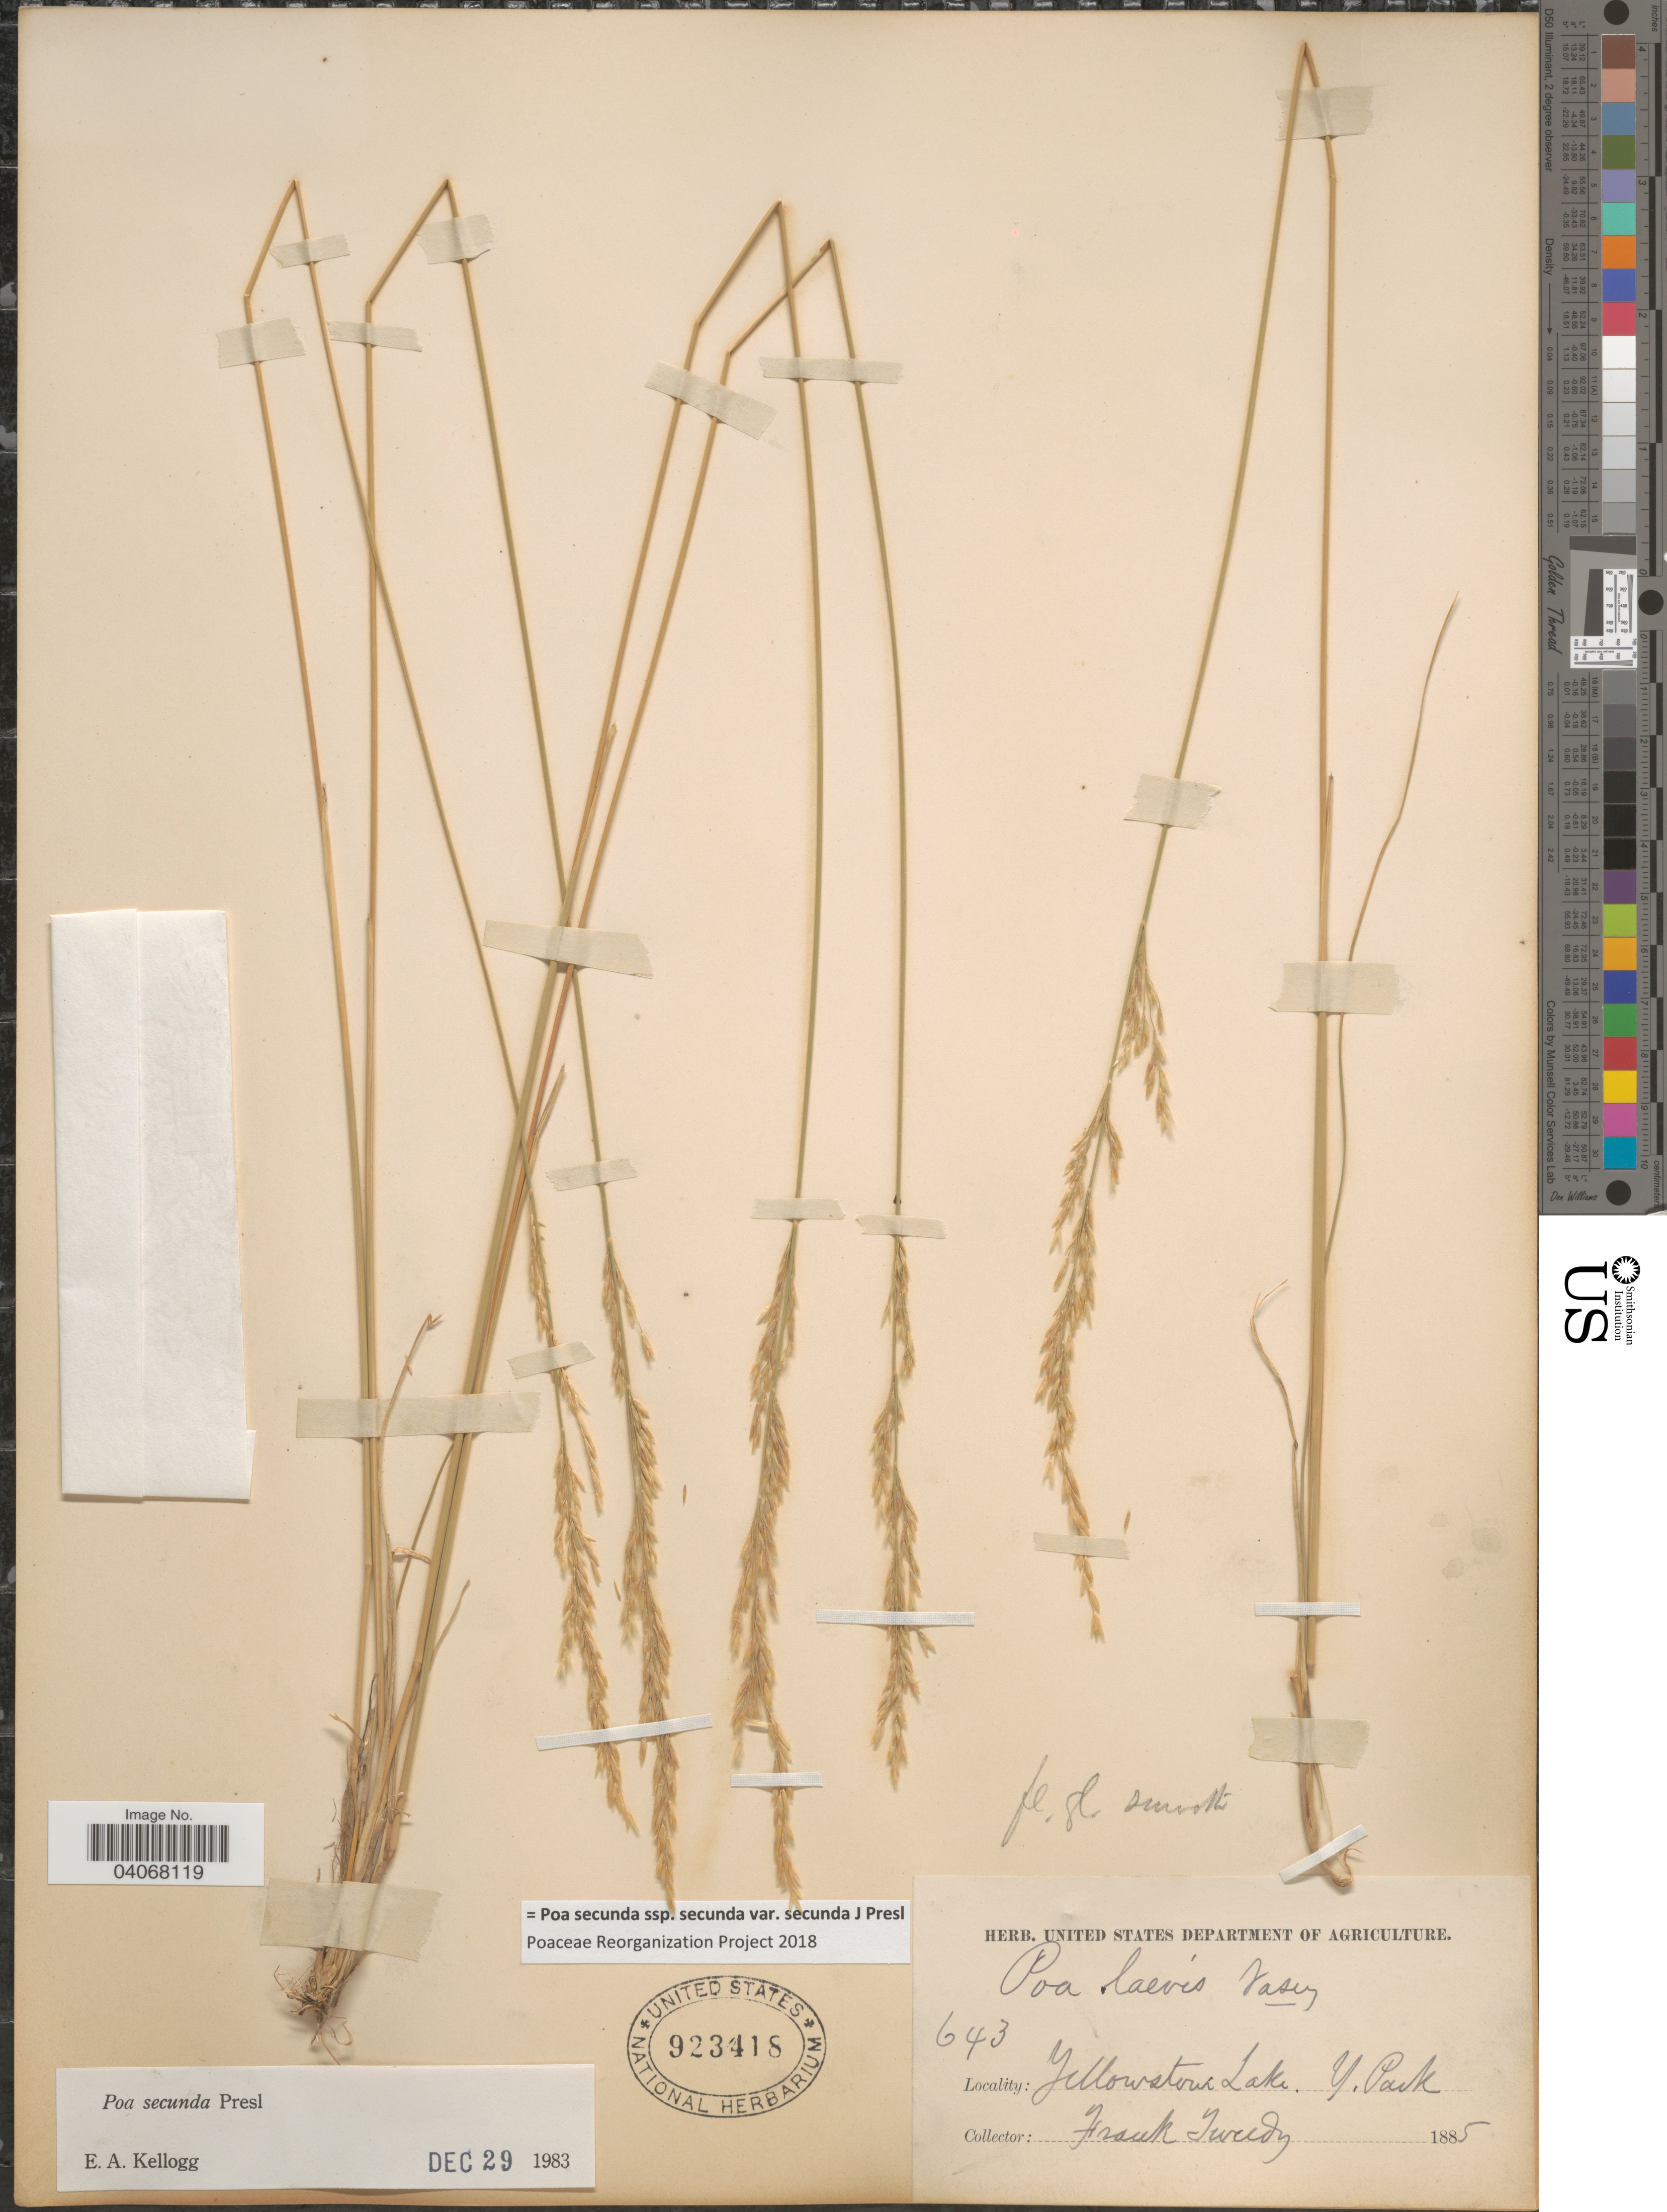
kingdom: Plantae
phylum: Tracheophyta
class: Liliopsida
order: Poales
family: Poaceae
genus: Poa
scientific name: Poa secunda subsp. secunda var. secunda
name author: J. Presl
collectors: F. Tweedy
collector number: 643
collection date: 1885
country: United States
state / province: Wyoming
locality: Yellowstone Lake. Y. Park.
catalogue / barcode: US 923418